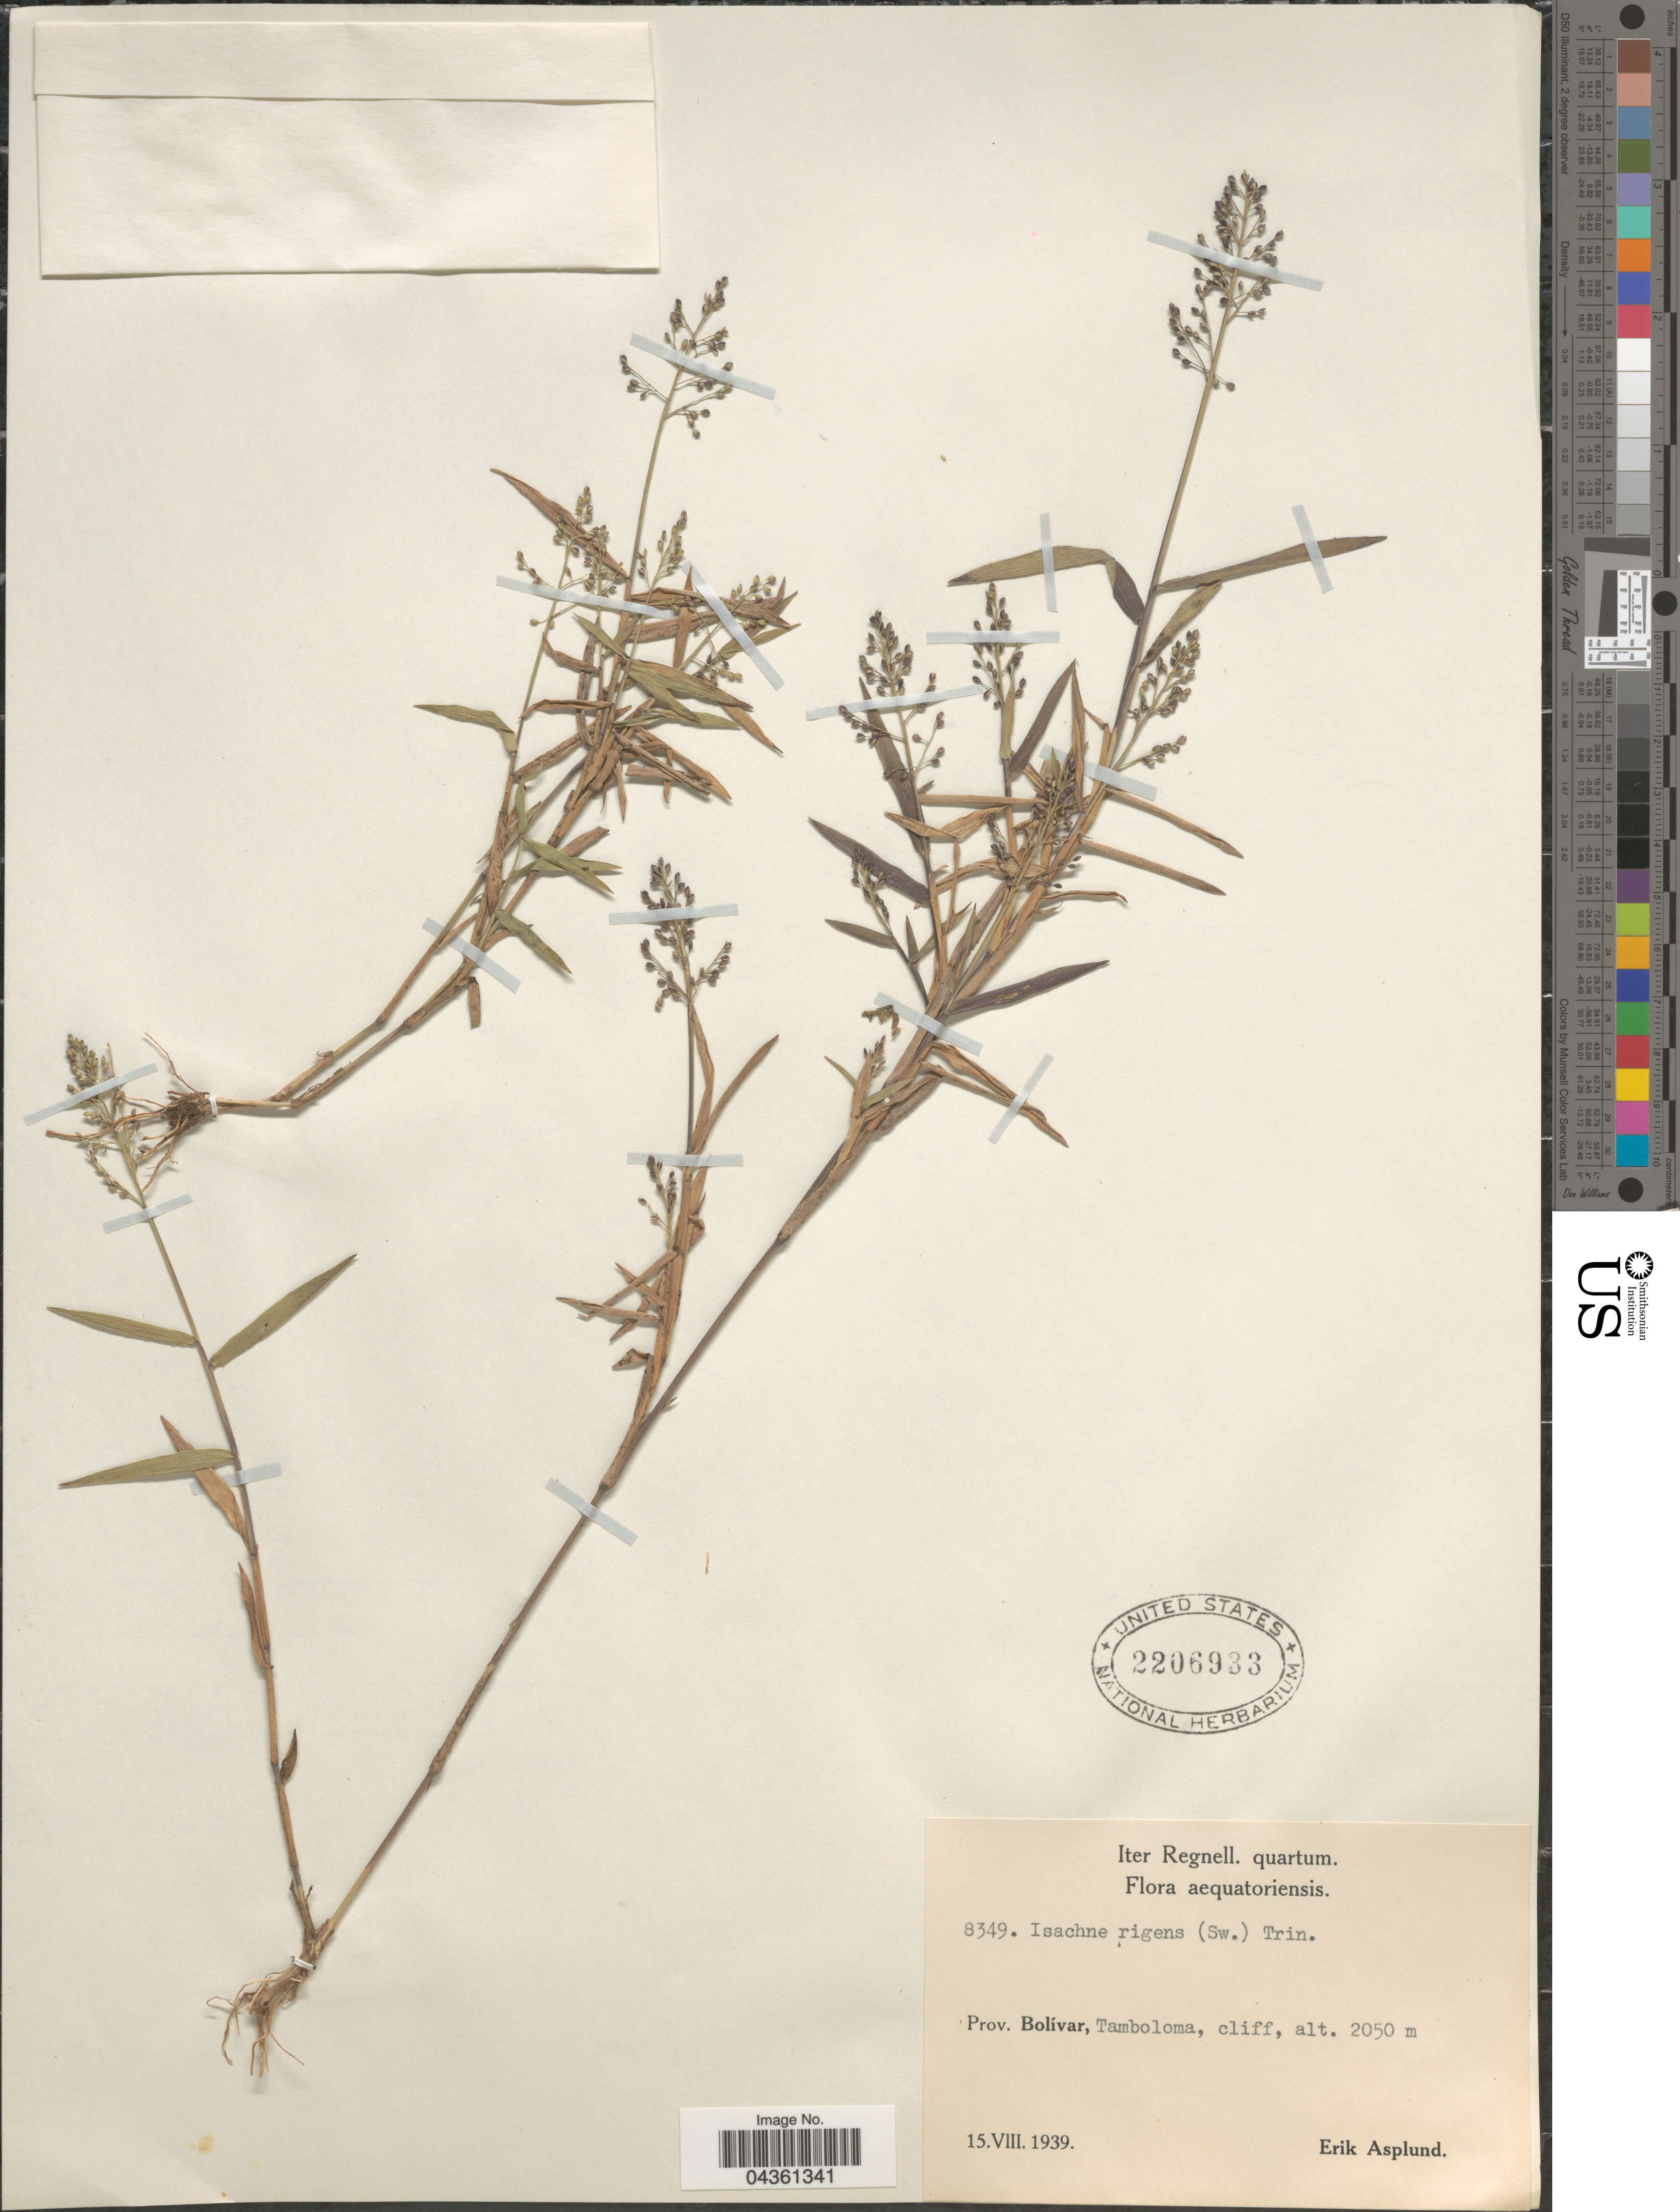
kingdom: Plantae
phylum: Tracheophyta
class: Liliopsida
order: Poales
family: Poaceae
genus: Isachne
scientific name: Isachne rigens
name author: (Sw.) Trin.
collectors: E. Asplund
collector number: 8349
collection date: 1939-08-15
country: Ecuador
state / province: Bolívar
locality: Iter Regnell. quartum. Tamboloma.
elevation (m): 2050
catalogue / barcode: US 2206933